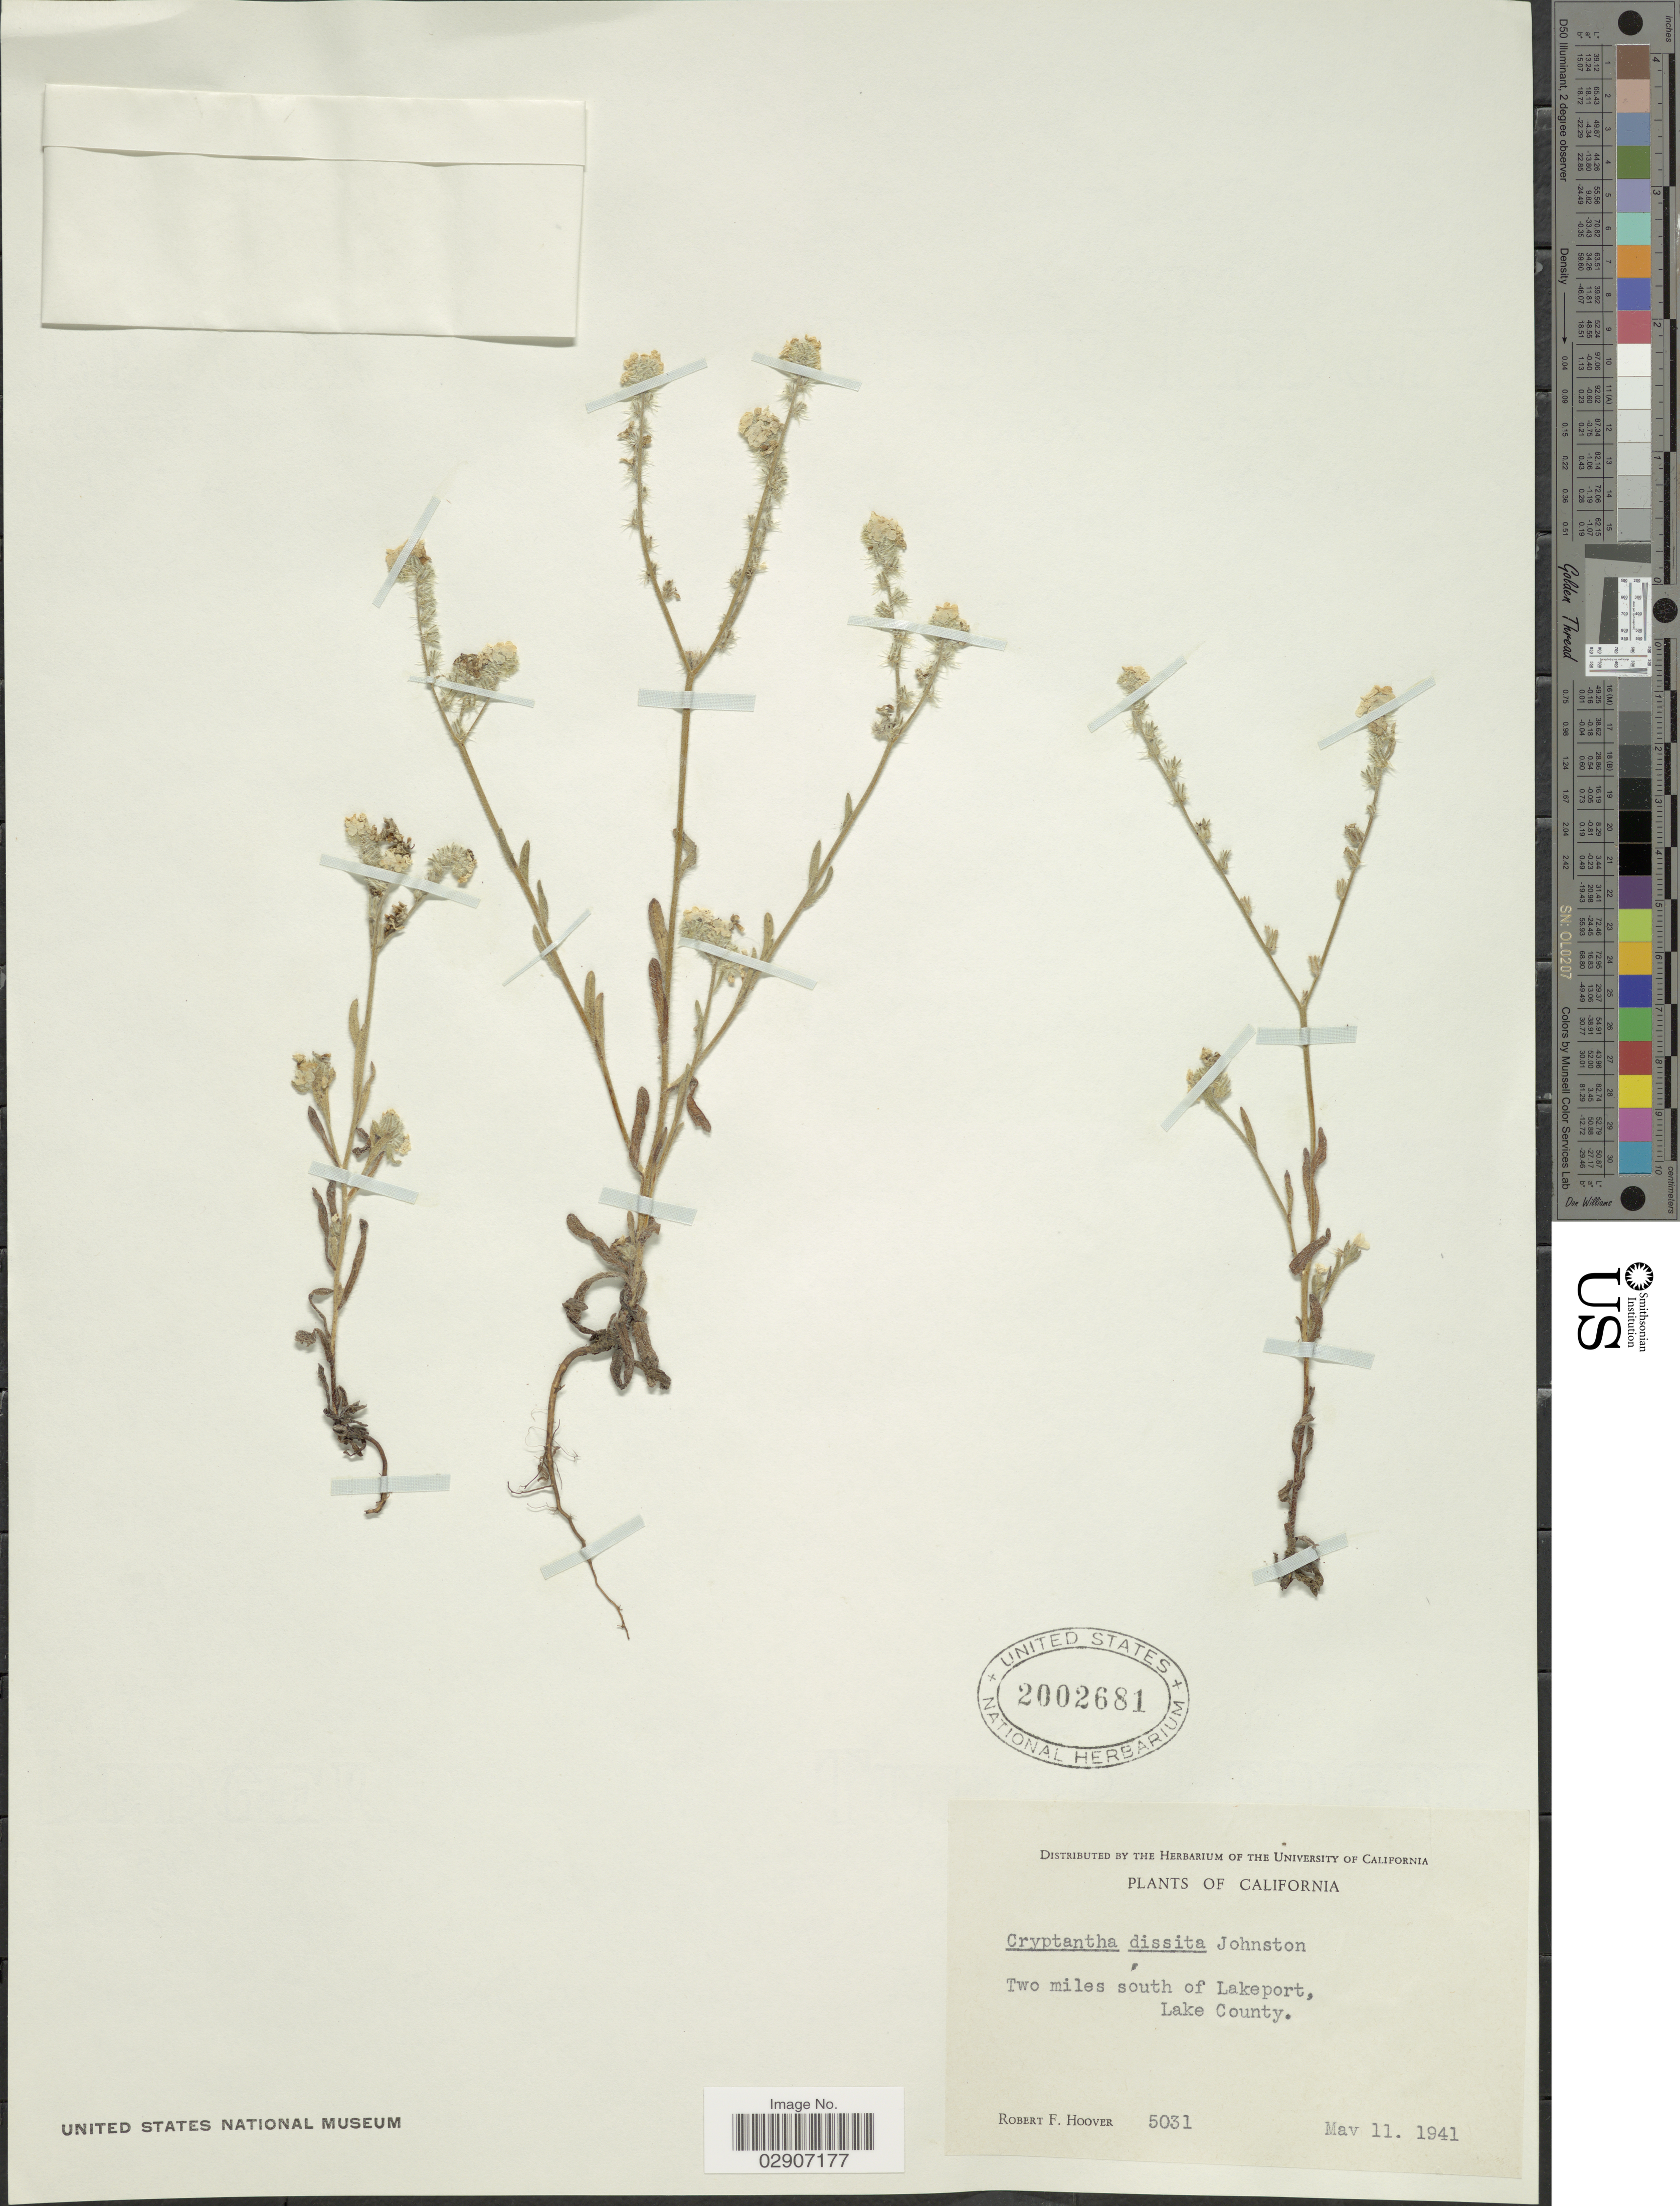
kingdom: Plantae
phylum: Tracheophyta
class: Magnoliopsida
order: Boraginales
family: Boraginaceae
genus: Cryptantha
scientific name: Cryptantha dissita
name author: I.M. Johnst.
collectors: R. F. Hoover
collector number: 5031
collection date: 1941-05-11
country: United States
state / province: California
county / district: Lake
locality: Two miles south of Lakeport, Lake County.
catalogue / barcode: US 2002681